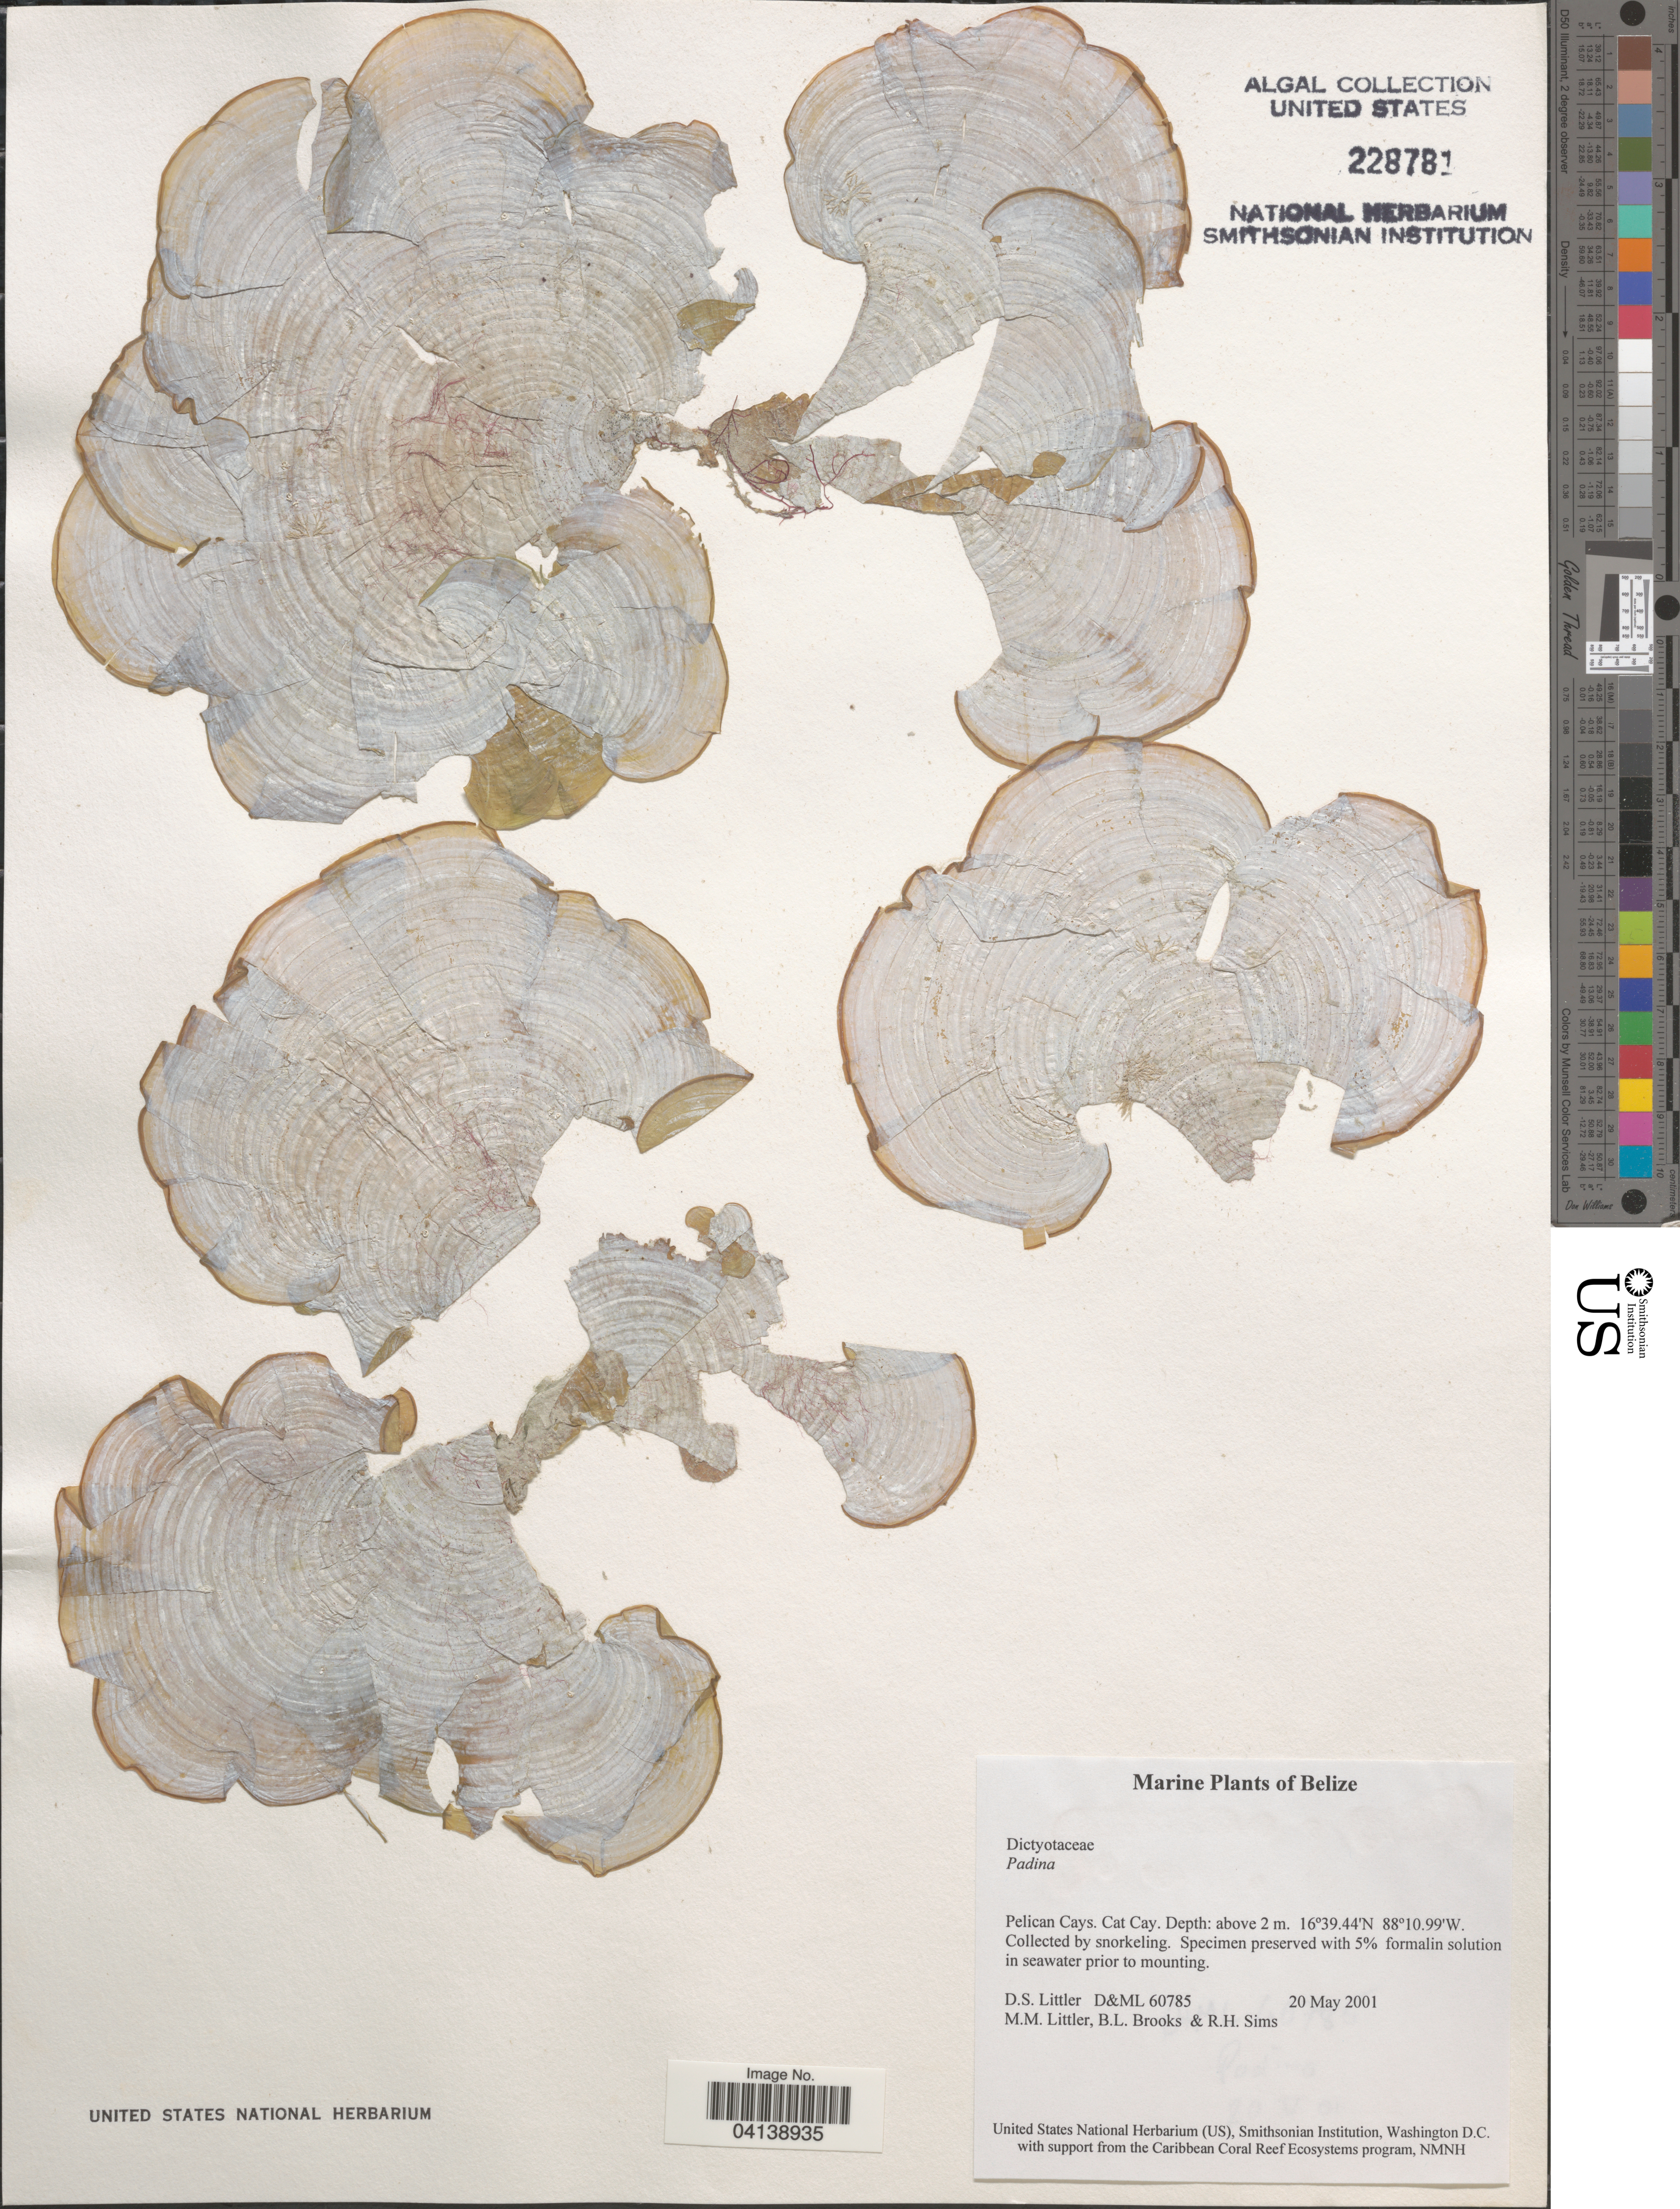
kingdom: Chromista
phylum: Ochrophyta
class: Phaeophyceae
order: Dictyotales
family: Dictyotaceae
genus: Padina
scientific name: Padina sp.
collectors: D. S. Littler, B. Brooks & R. H. Sims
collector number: D&ML 60785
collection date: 2001-05-20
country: Belize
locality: Pelican Cays. Cat Cay.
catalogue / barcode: US 228781